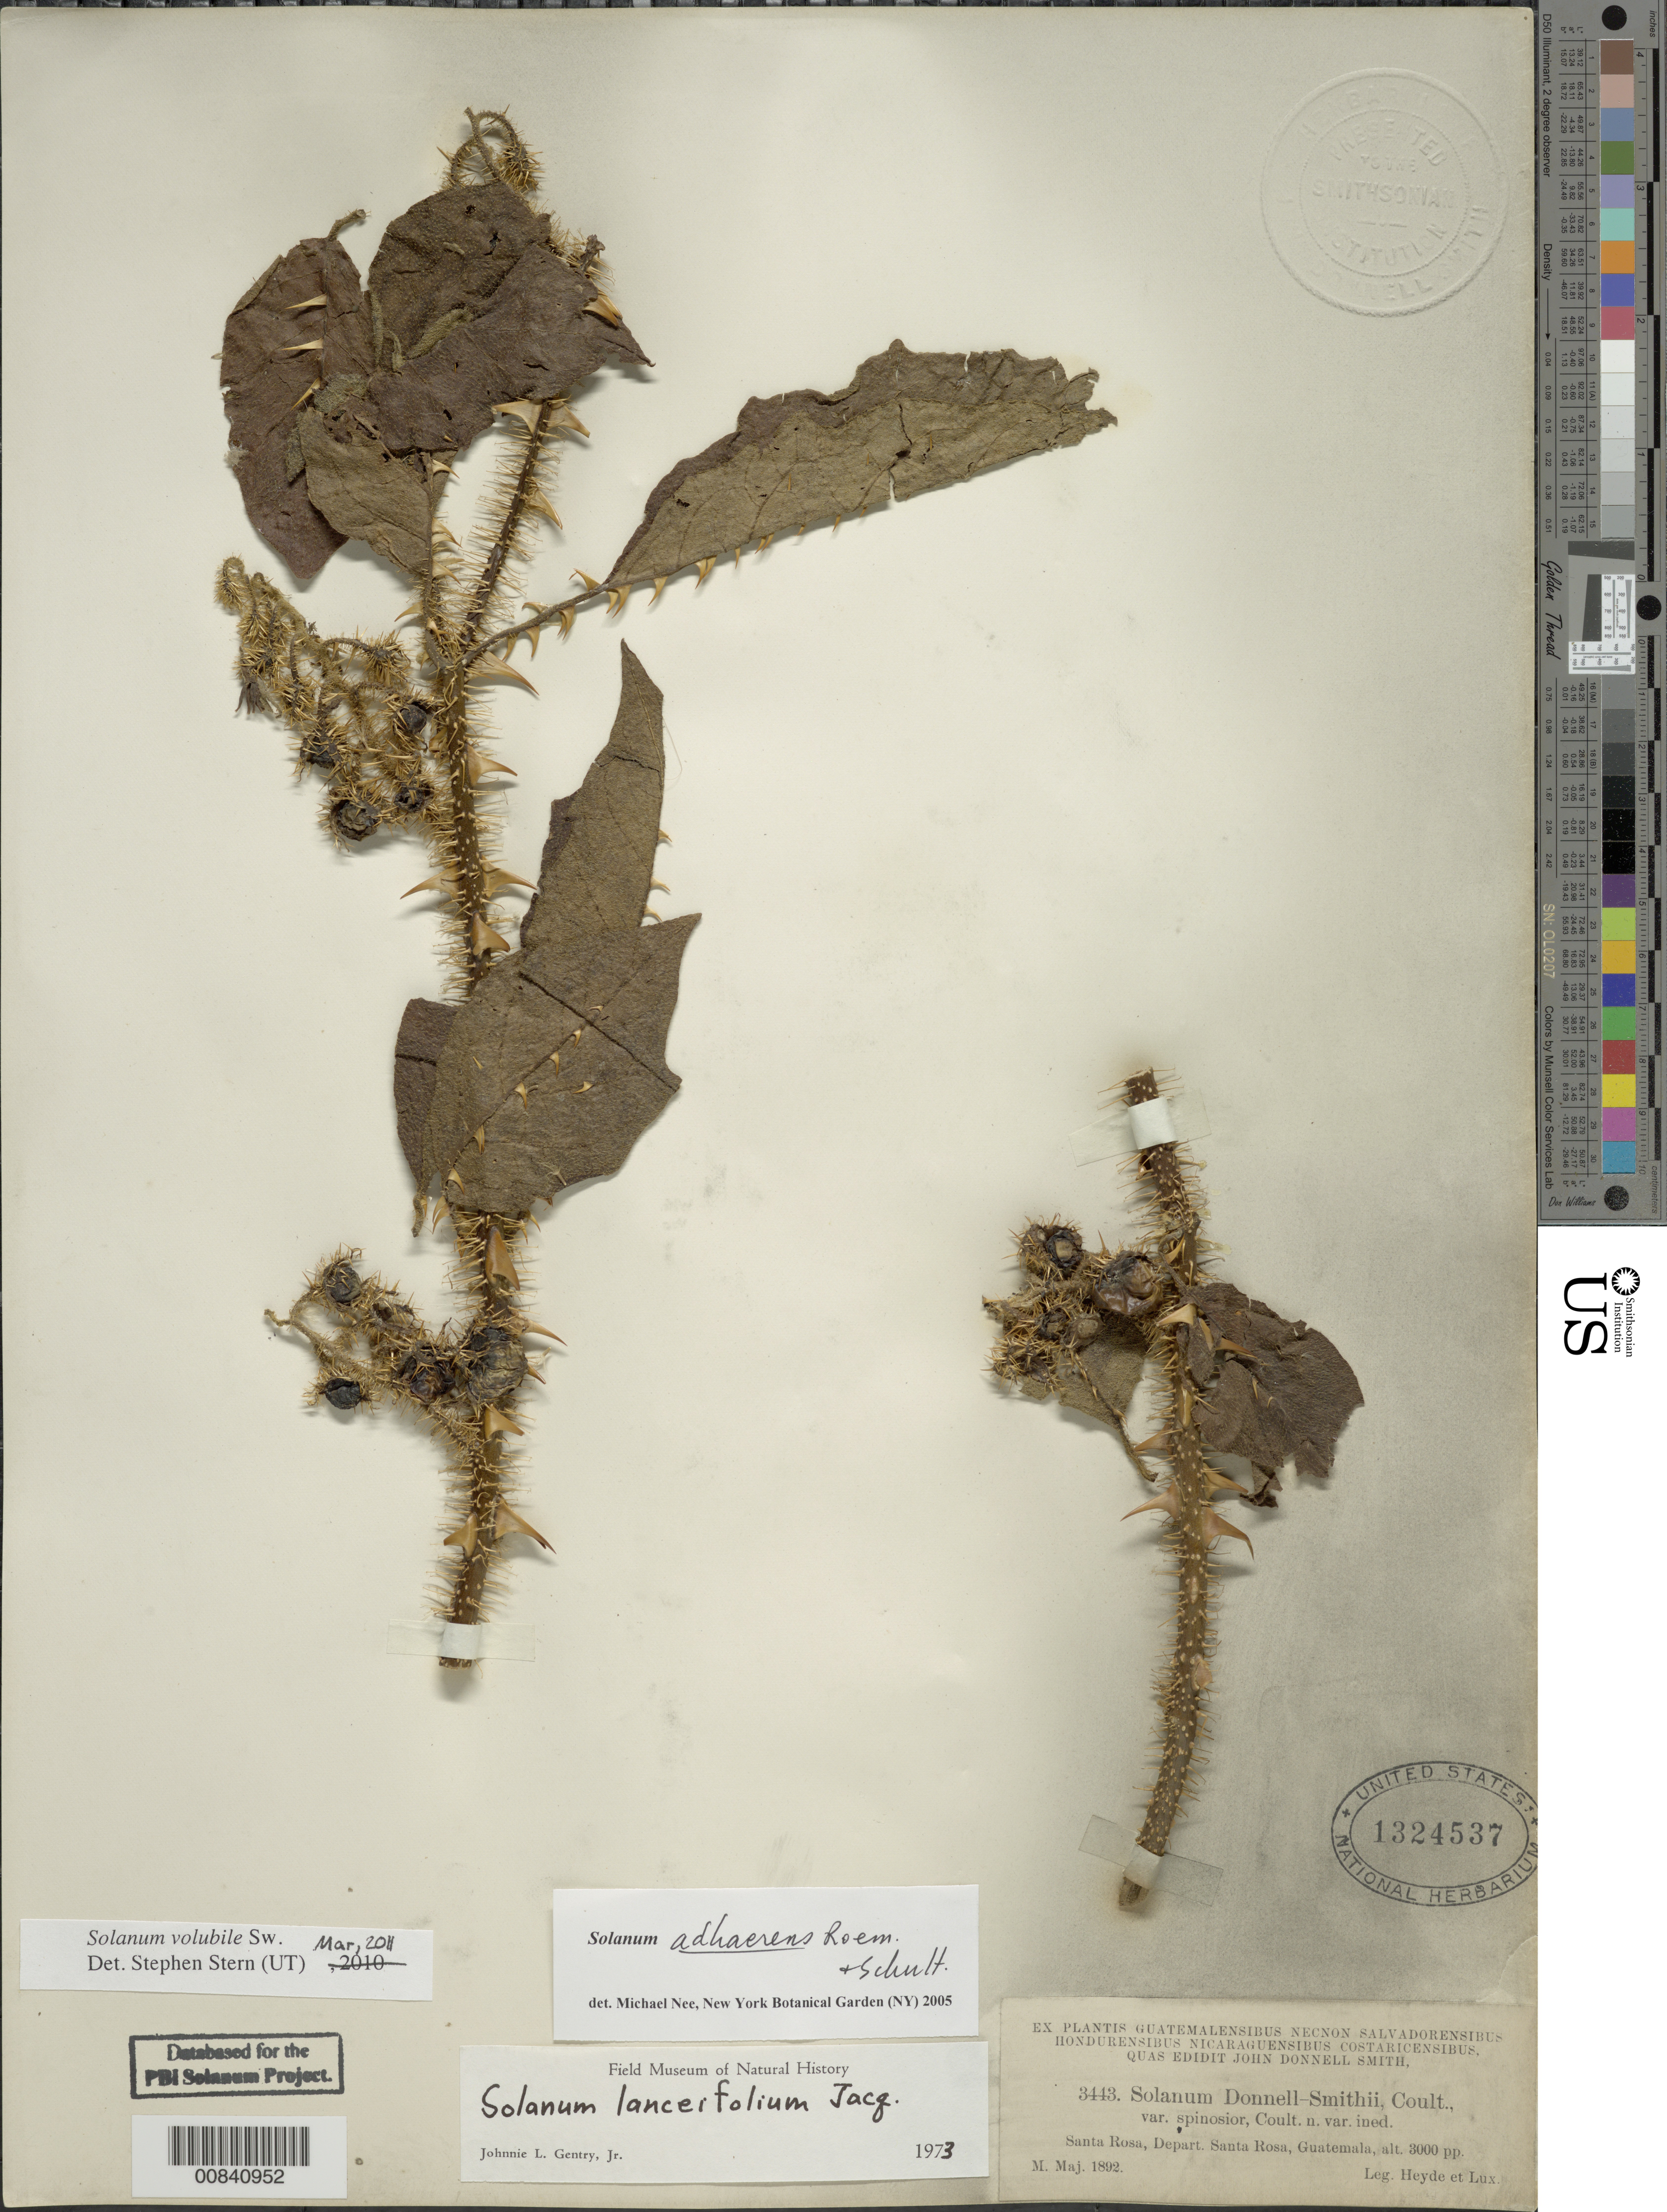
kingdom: Plantae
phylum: Tracheophyta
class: Magnoliopsida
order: Solanales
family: Solanaceae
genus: Solanum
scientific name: Solanum adhaerens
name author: Roem. & Schult.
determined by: Nee, Michael H.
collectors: E. T. Heyde & E. Lux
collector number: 3443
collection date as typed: May 1892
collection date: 1892-05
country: Guatemala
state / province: Santa Rosa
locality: Santa Rosa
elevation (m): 914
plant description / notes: Labeled as "Solanum Donnell-Smithii, Coult., var. spinosior, Coult. n. var. ined." Nom. nud., name not validly published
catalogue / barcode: US 1324537